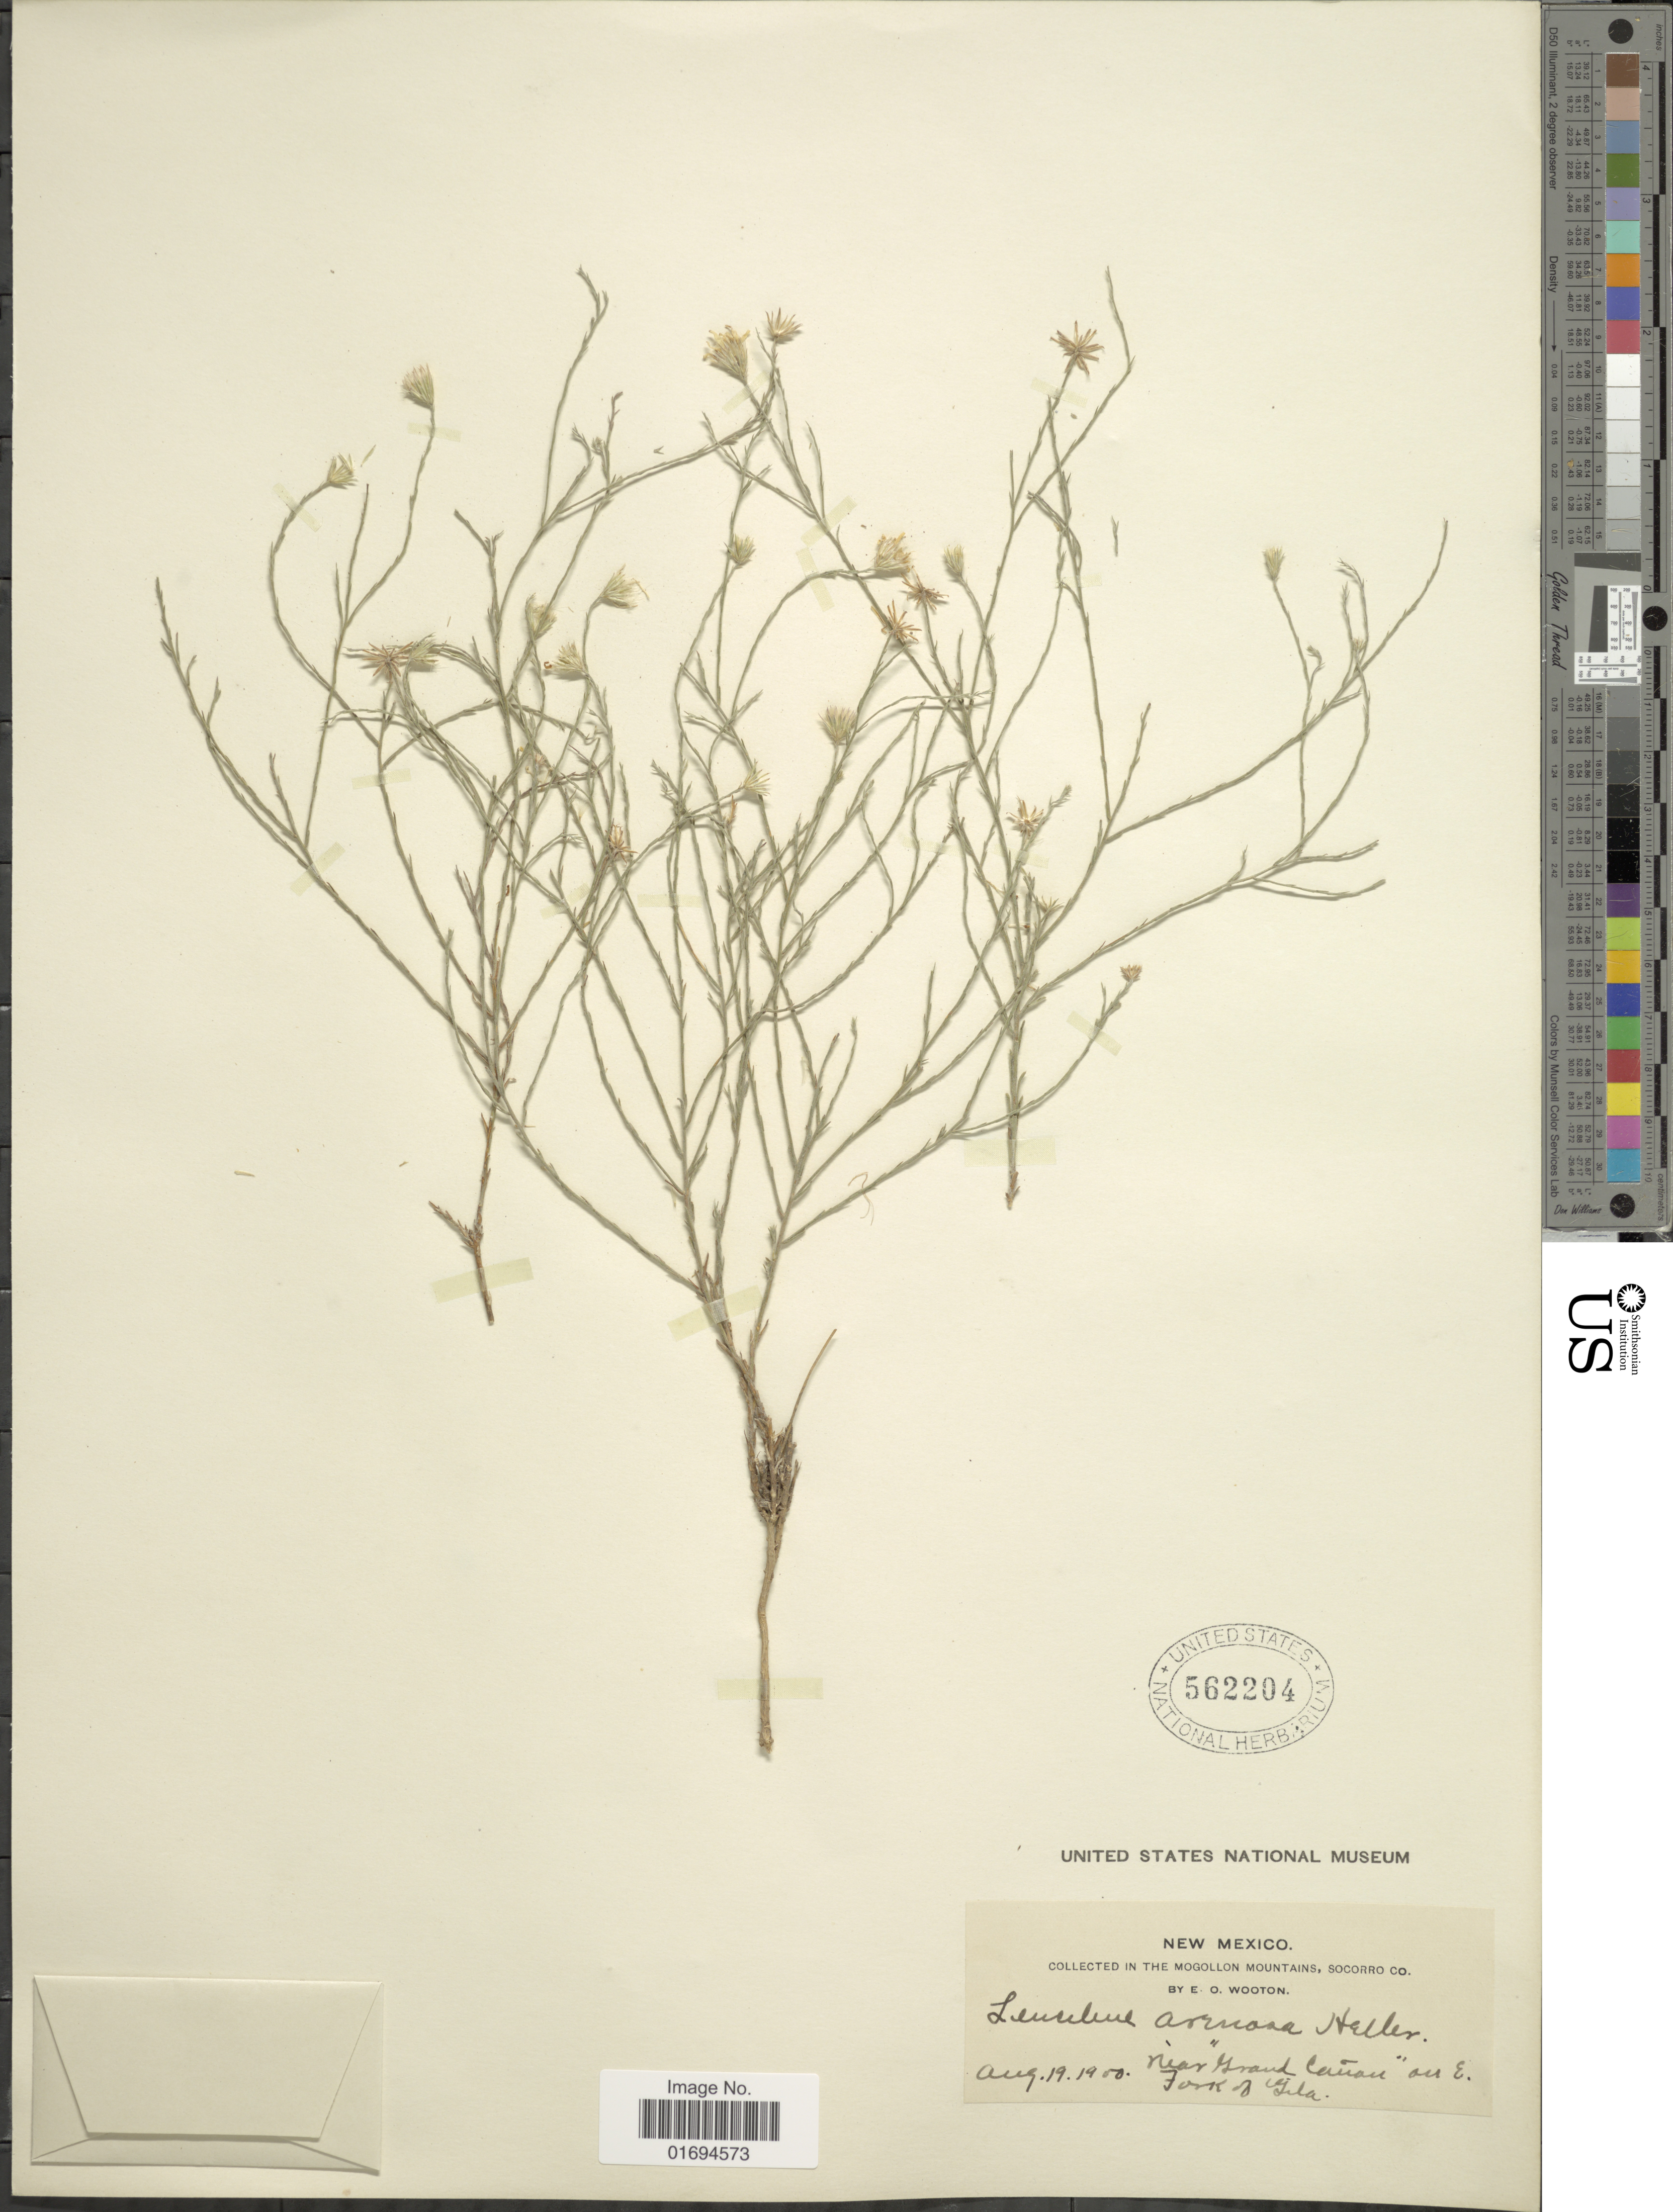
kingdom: Plantae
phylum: Tracheophyta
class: Magnoliopsida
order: Asterales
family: Asteraceae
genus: Chaetopappa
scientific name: Chaetopappa ericoides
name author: (Torr.) G.L. Nesom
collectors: E. O. Wooton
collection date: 1900-08-19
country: United States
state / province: New Mexico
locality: Near Grand Canon, on E Fork of Gila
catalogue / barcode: US 562204